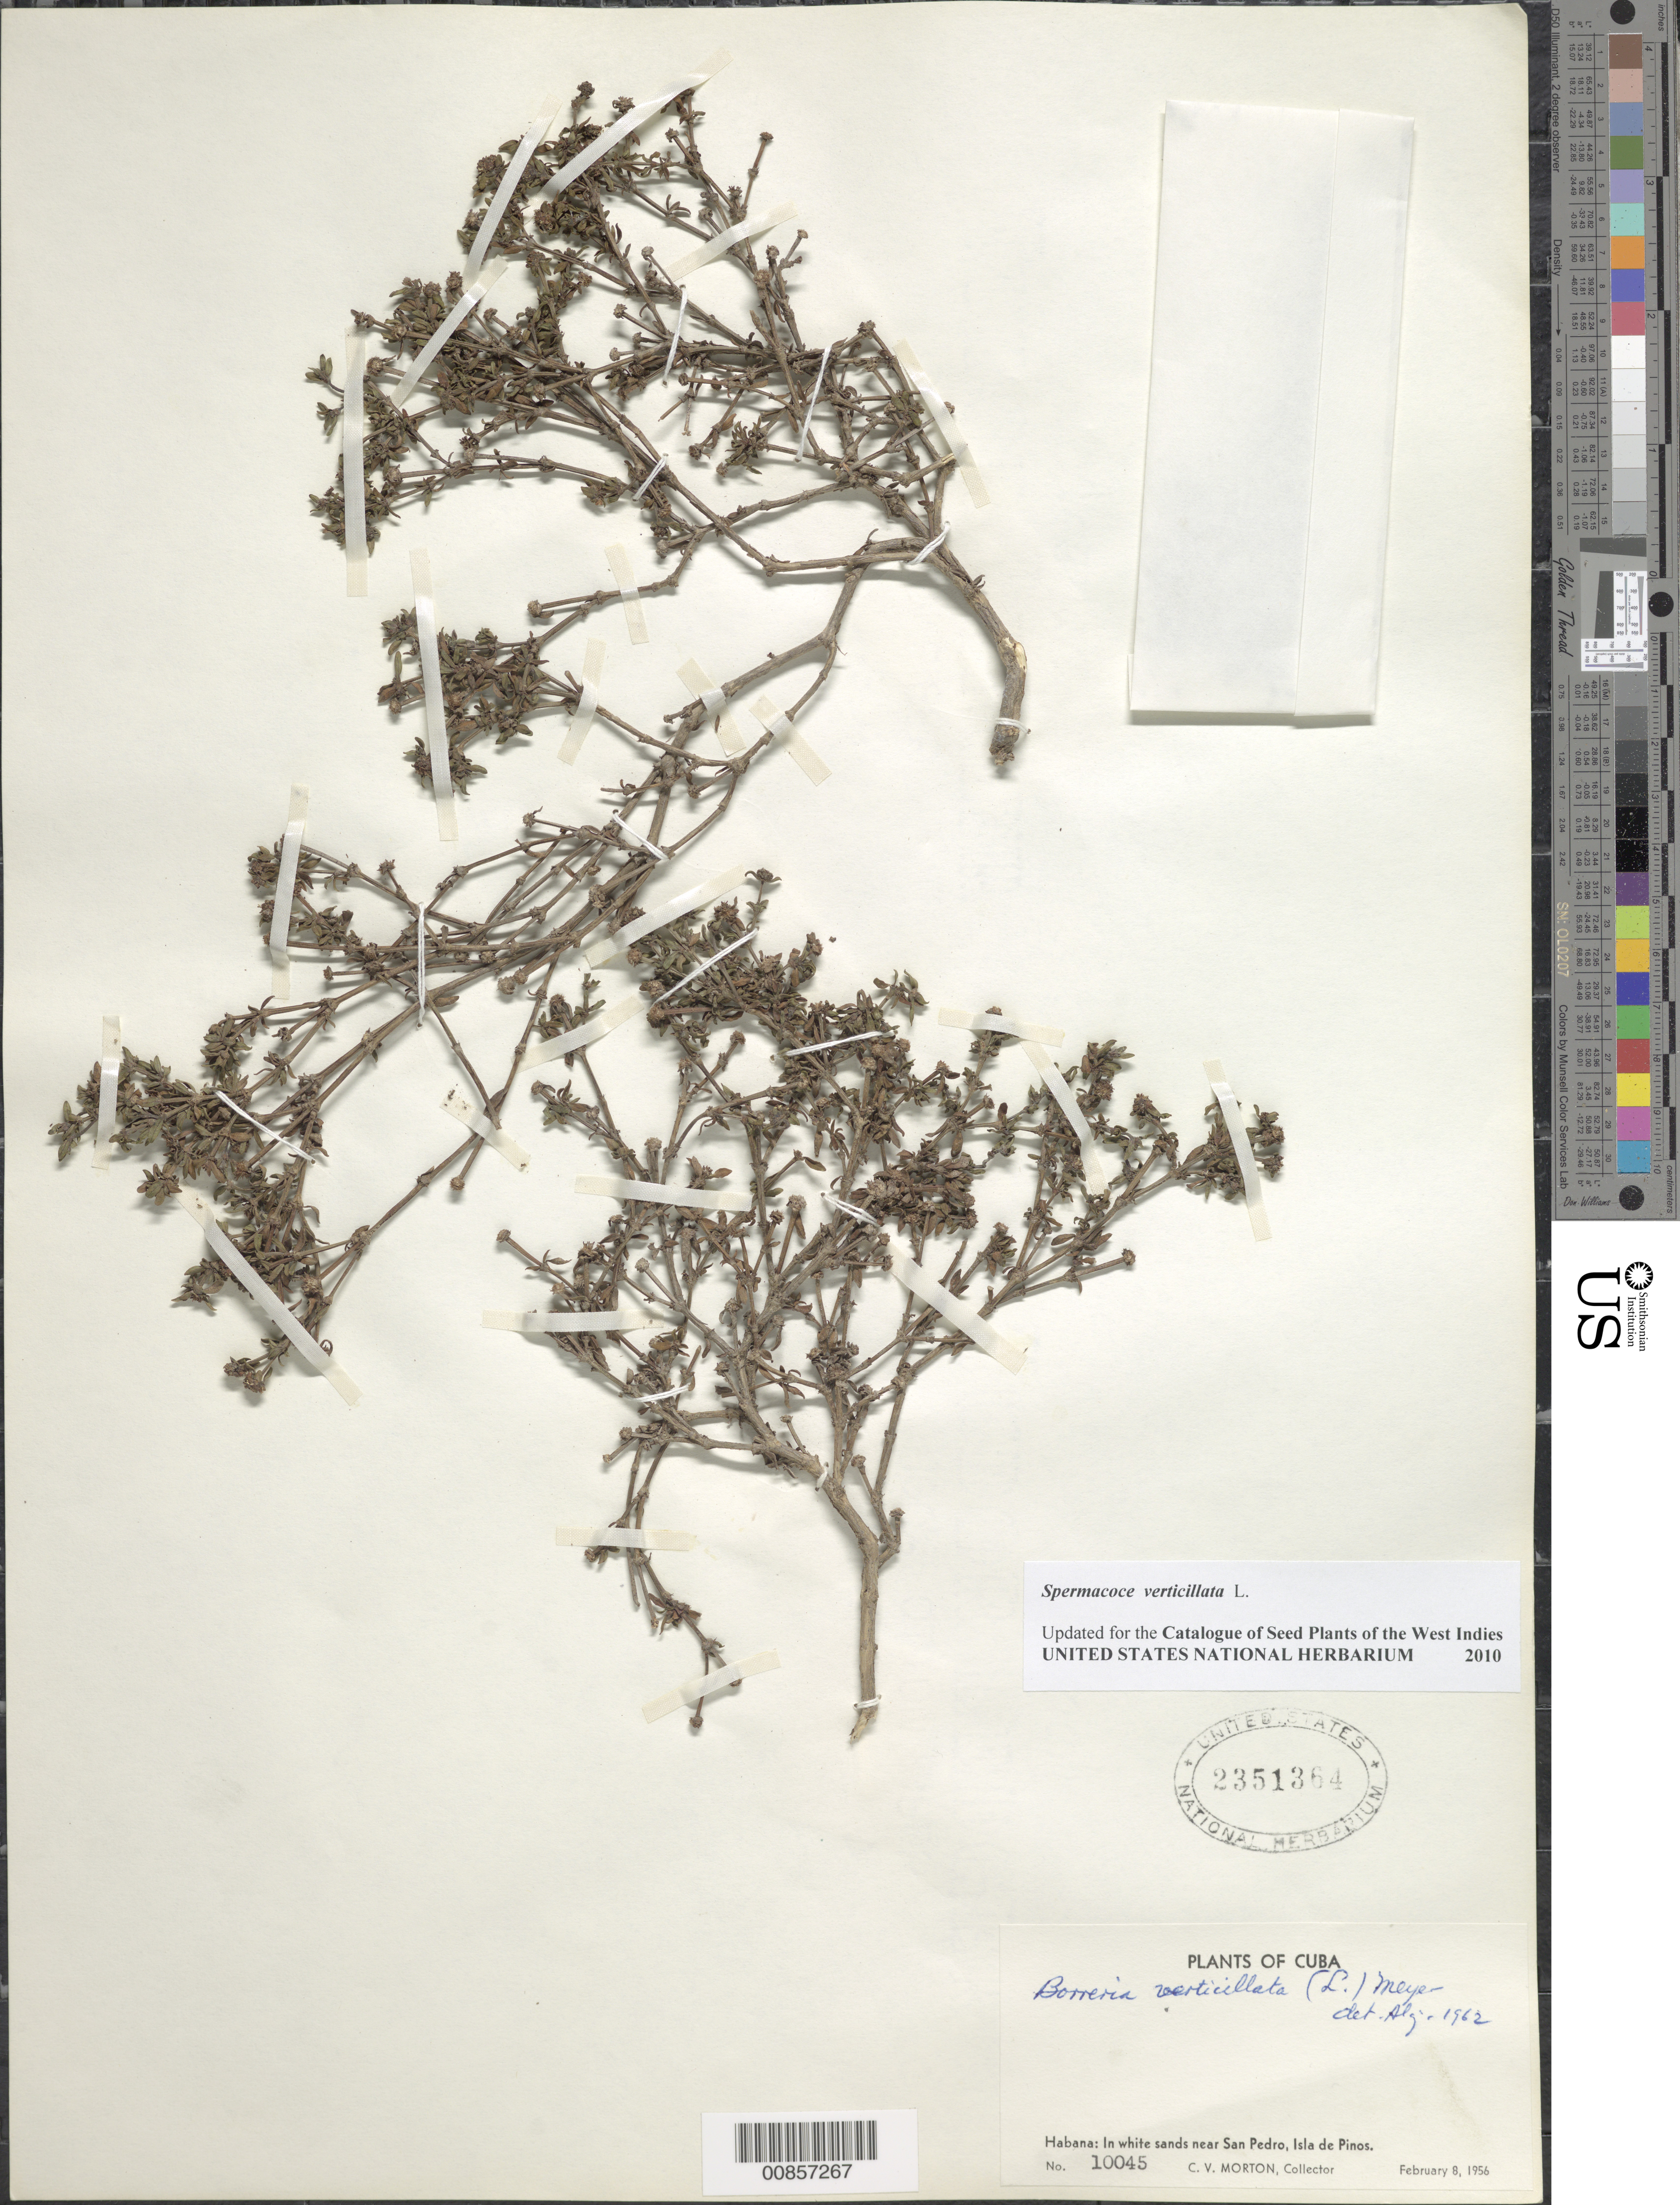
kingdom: Plantae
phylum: Tracheophyta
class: Magnoliopsida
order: Gentianales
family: Rubiaceae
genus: Spermacoce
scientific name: Spermacoce verticillata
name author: L.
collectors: C. V. Morton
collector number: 10045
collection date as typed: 08 Feb 1956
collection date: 1956-02-08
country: Cuba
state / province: Isla de La Juventud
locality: Habana: Near San Pedro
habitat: In white sands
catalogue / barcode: US 2351364